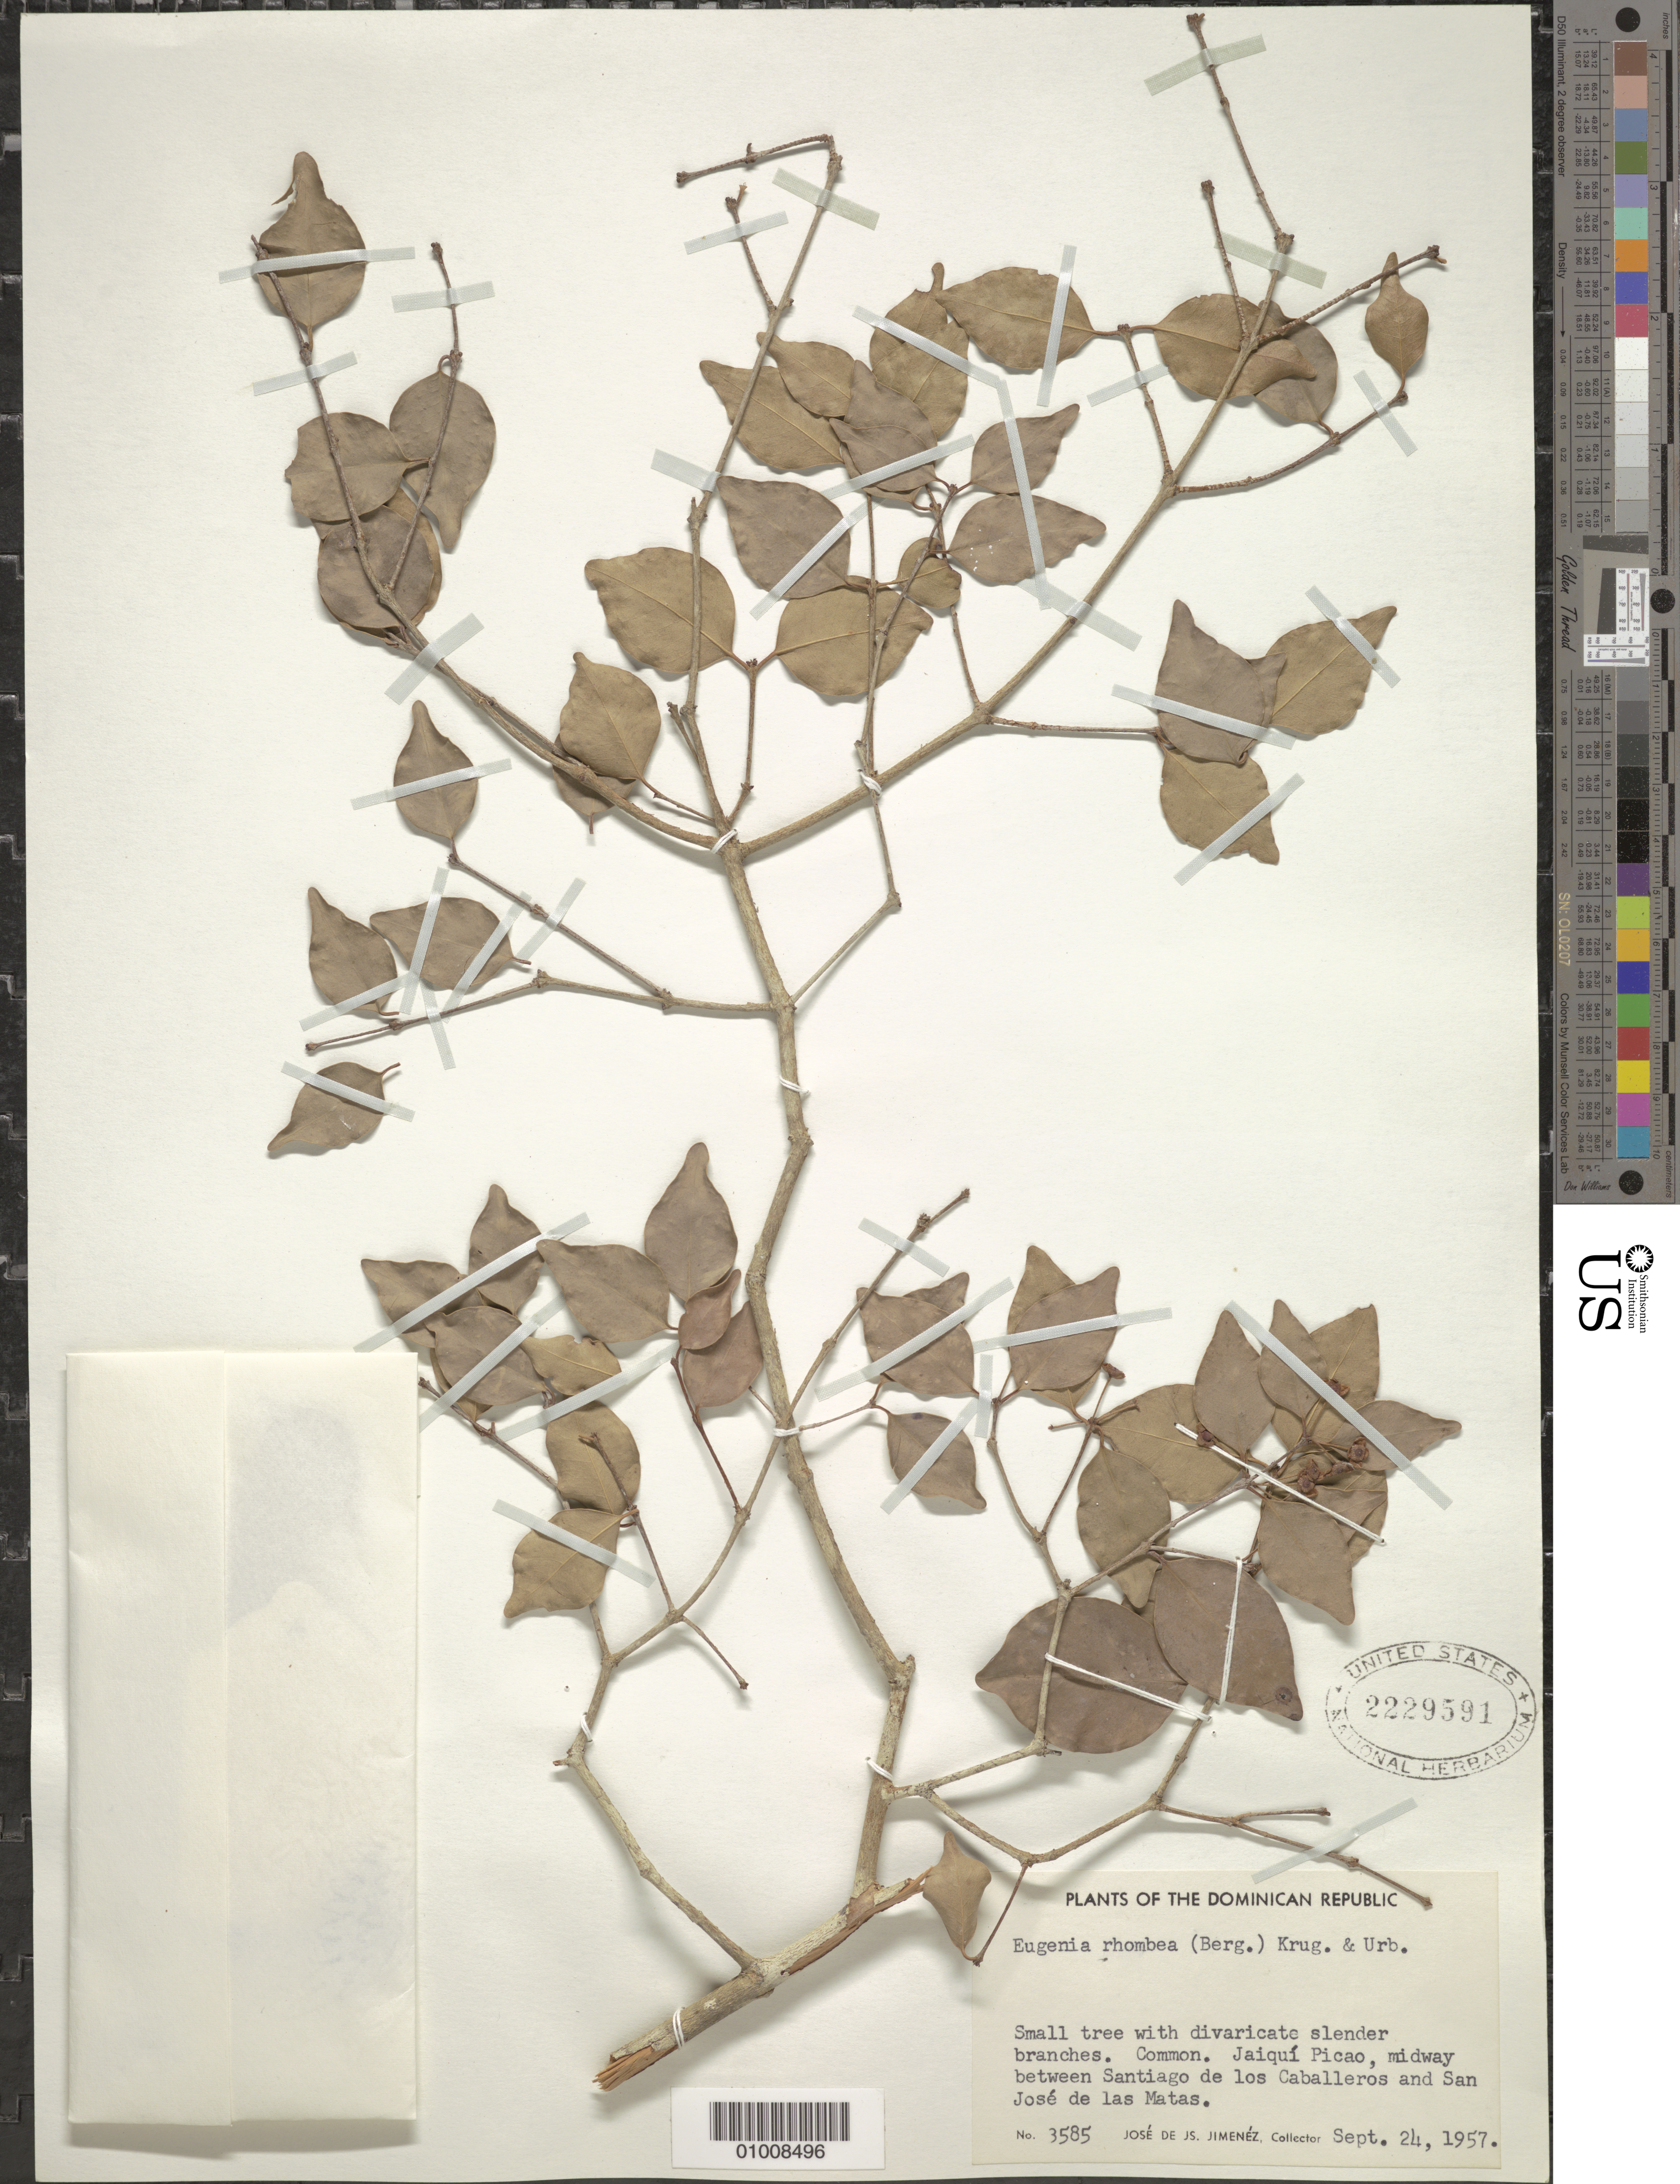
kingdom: Plantae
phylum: Tracheophyta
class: Magnoliopsida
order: Myrtales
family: Myrtaceae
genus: Eugenia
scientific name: Eugenia rhombea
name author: (O. Berg) Krug & Urb.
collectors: J. J. Jiménez Almonte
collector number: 3585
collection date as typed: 24 Sep 1957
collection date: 1957-09-24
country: Dominican Republic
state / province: Santiago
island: Hispaniola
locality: Jaiqui Picao, midway between Santiago de los Caballeros and San José de las Matas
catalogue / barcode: US 2229591